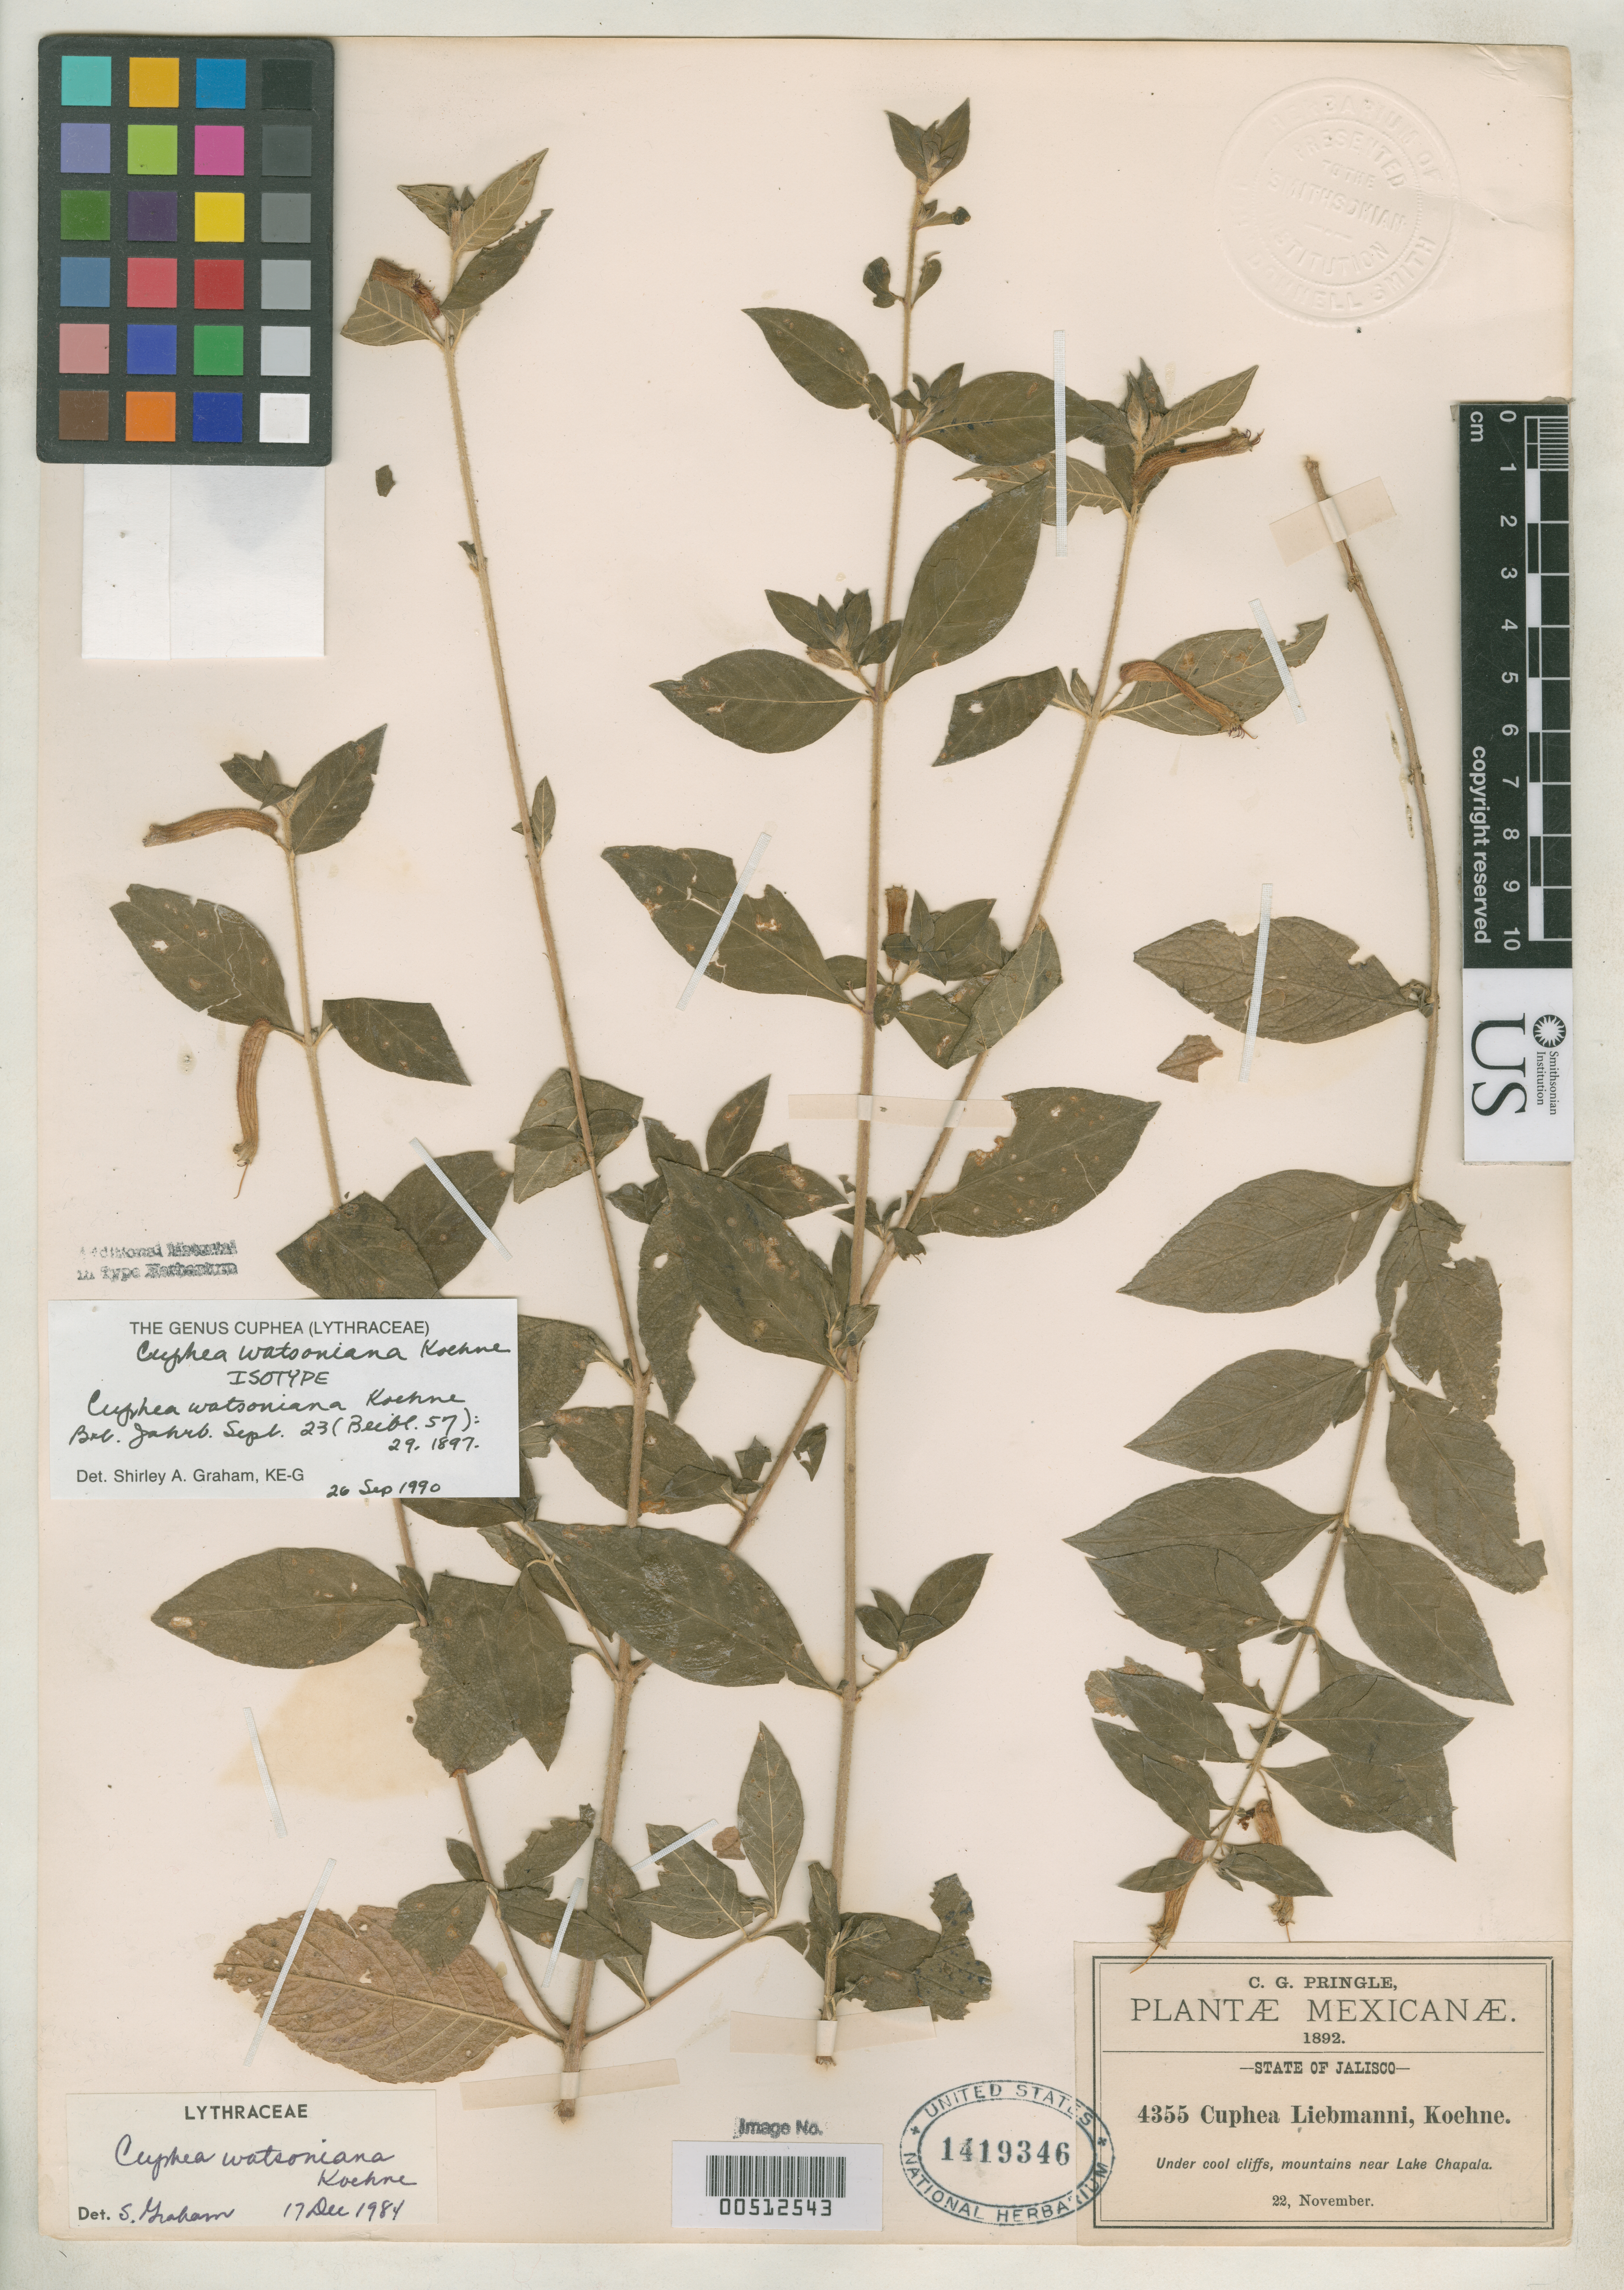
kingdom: Plantae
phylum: Tracheophyta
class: Magnoliopsida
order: Myrtales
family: Lythraceae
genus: Cuphea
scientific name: Cuphea watsoniana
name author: Koehne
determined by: Graham, Shirley Ann Tousch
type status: Isotype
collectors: C. G. Pringle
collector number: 4355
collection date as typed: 22 Nov 1892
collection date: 1892-11-22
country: Mexico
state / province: Jalisco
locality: Under cool cliffs, mountains near Lake Chapala.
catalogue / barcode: US 1419346